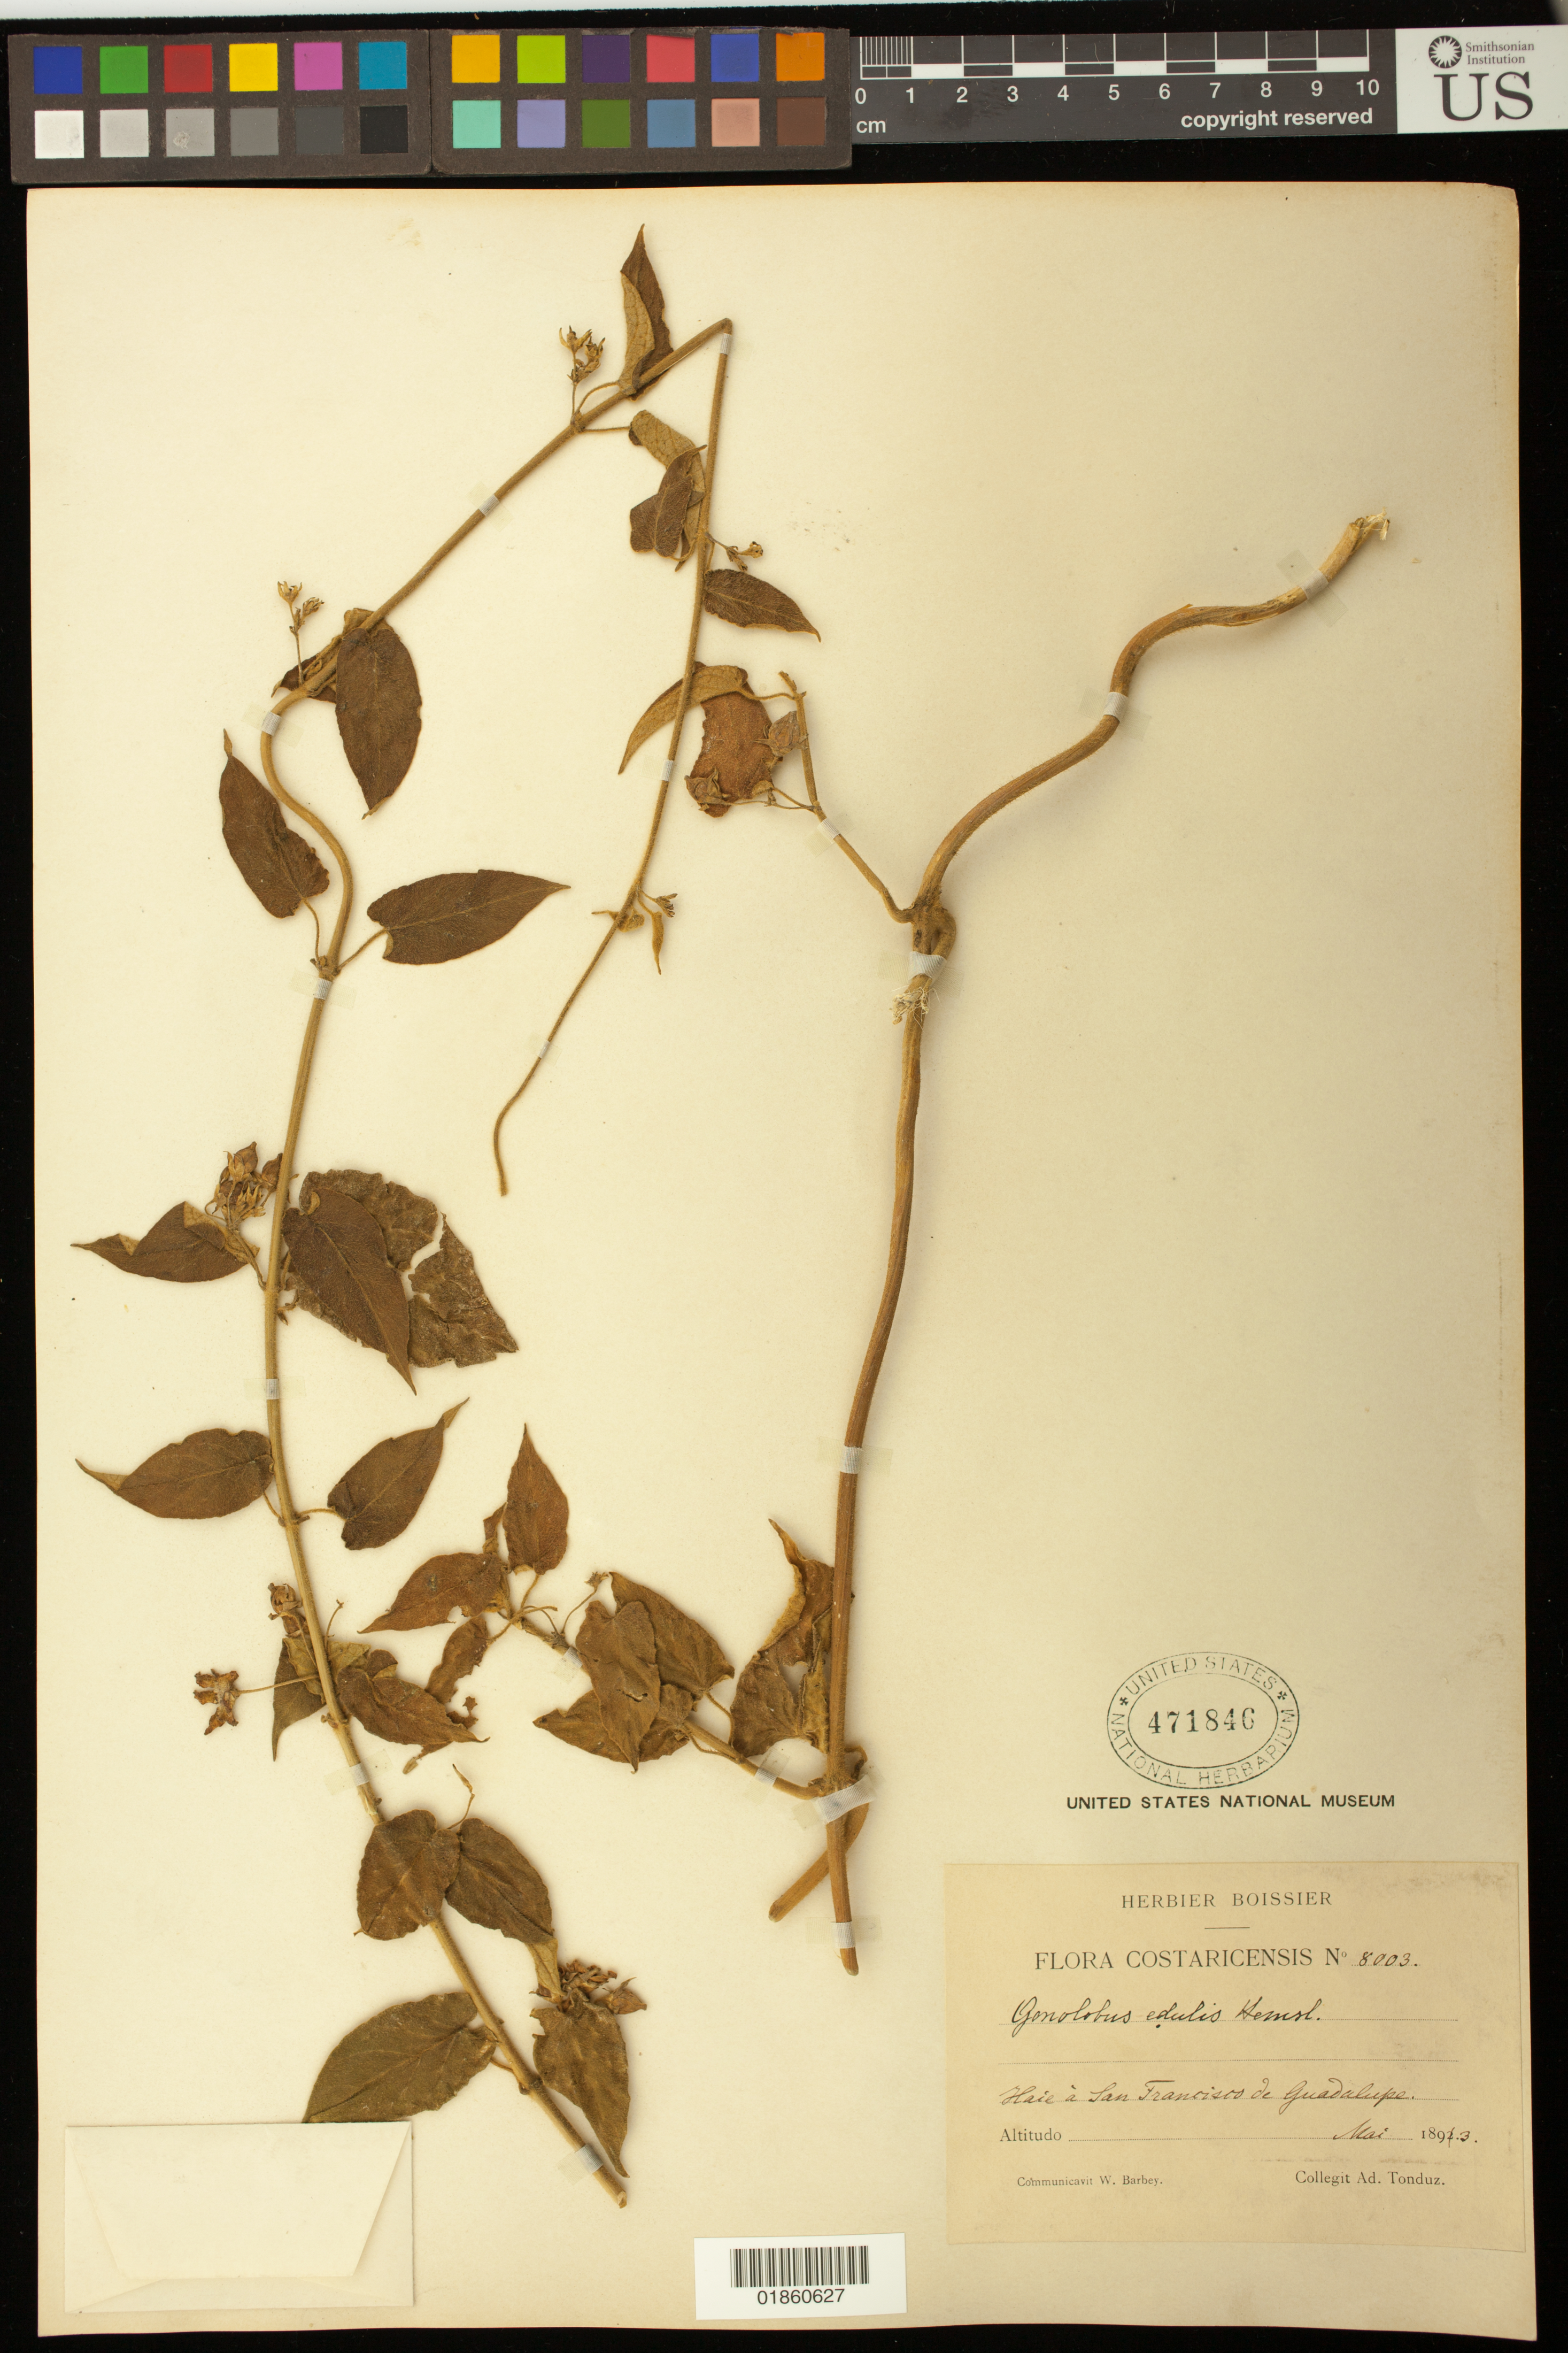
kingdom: Plantae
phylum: Tracheophyta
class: Magnoliopsida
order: Gentianales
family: Apocynaceae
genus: Gonolobus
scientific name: Gonolobus edulis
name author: Hemsl.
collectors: A. Tonduz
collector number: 8003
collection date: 1893-05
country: Costa Rica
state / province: San José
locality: San Francisco de Guadalupe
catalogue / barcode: US 471846